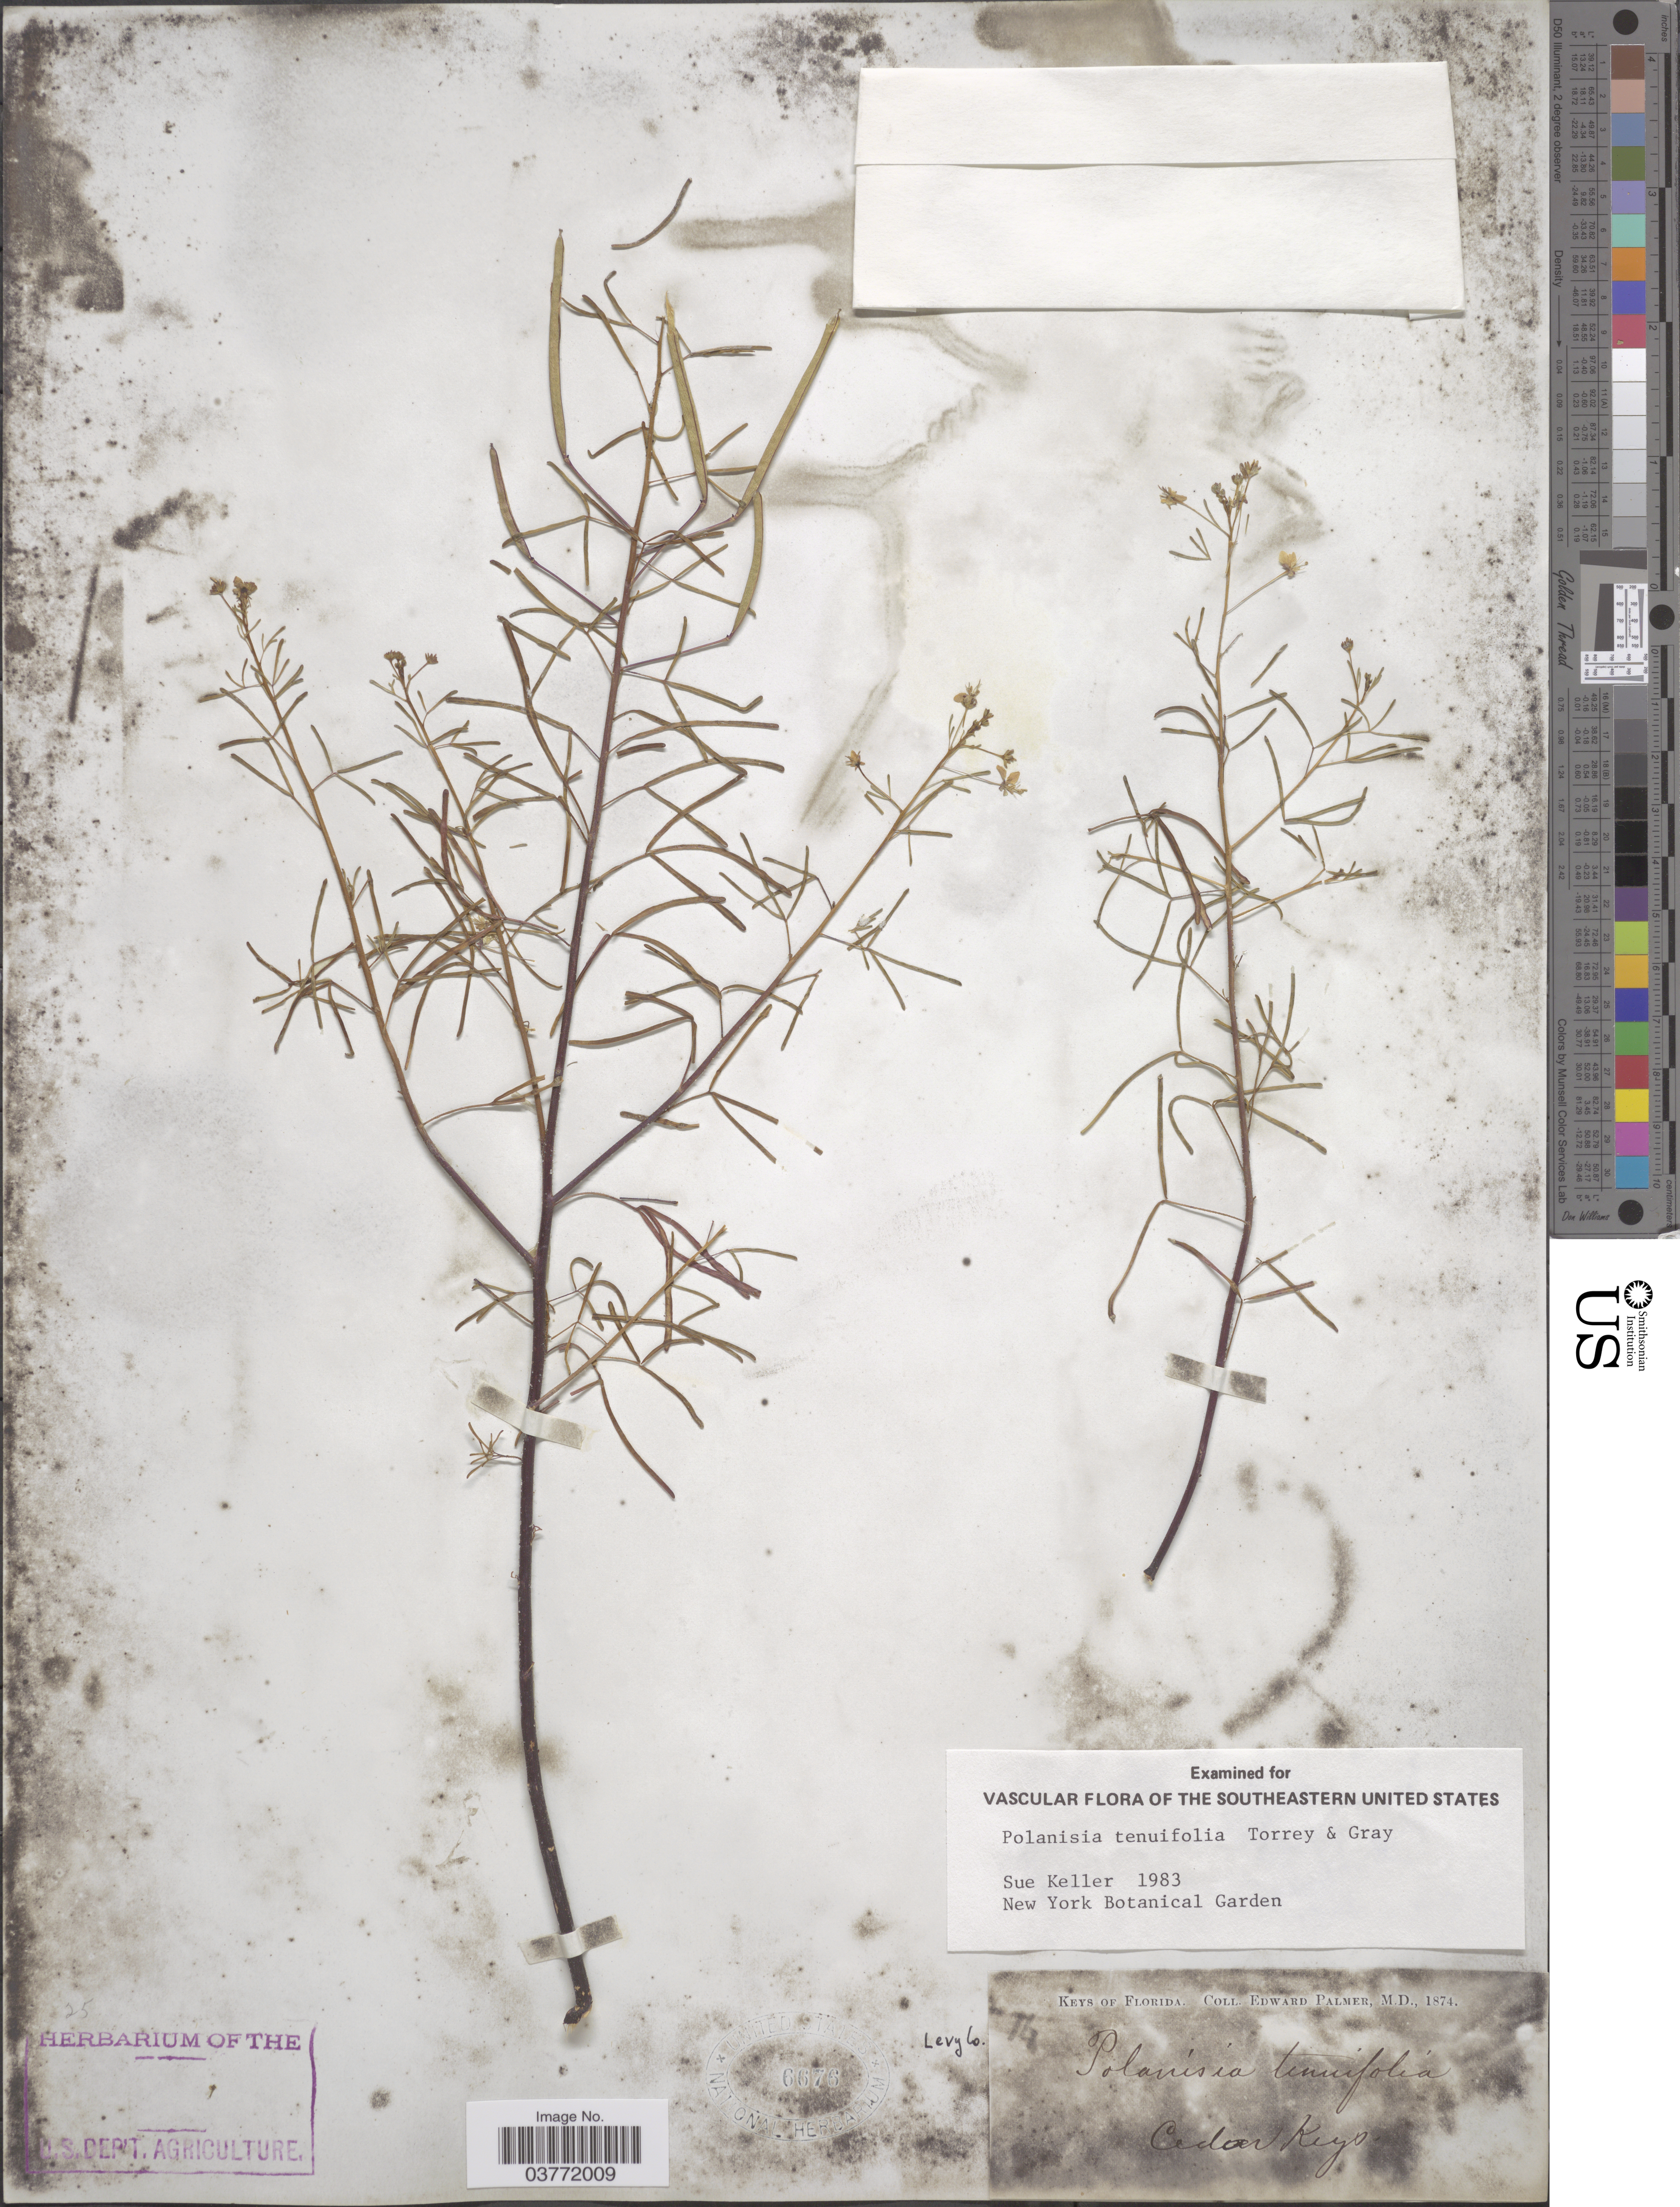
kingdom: Plantae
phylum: Tracheophyta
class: Magnoliopsida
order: Brassicales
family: Cleomaceae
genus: Polanisia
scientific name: Polanisia tenuifolia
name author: Torr. & A. Gray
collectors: E. Palmer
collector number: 74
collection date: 1874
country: United States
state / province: Florida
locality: Keys of Florida. Cedar Keys. Levy Co.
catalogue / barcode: US 6676